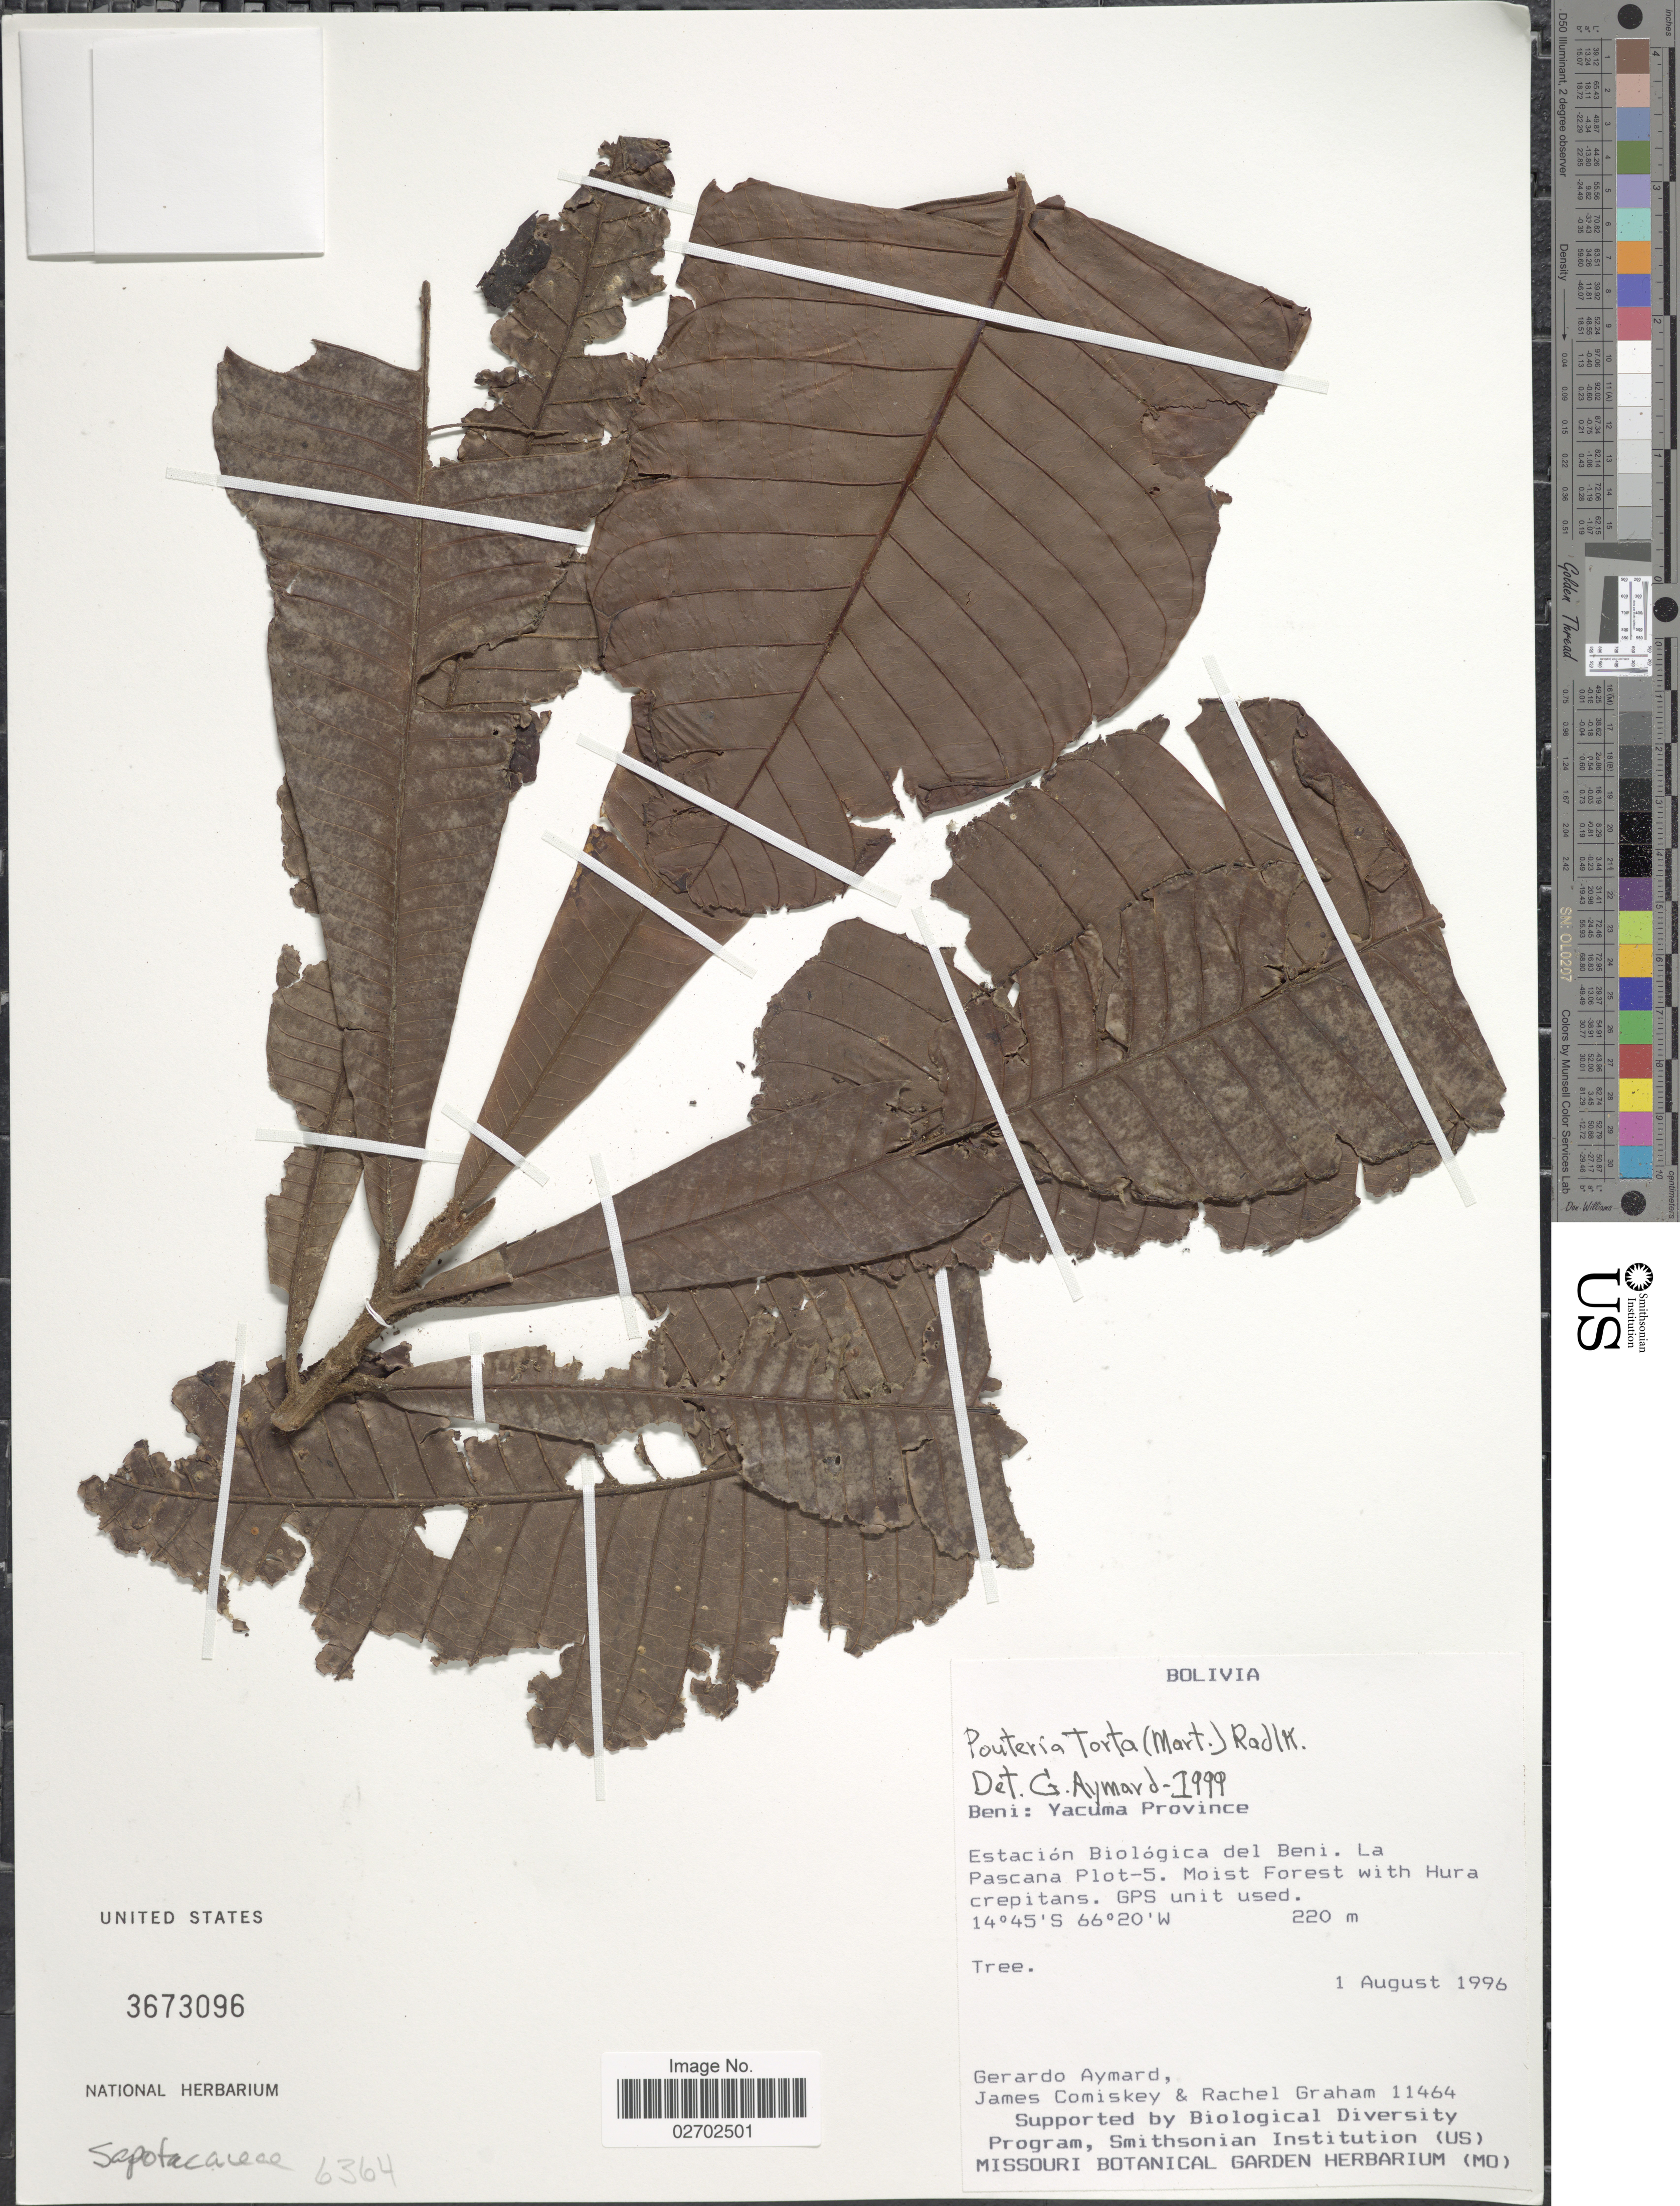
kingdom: Plantae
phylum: Tracheophyta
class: Magnoliopsida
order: Ericales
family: Sapotaceae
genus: Pouteria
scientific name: Pouteria torta subsp. torta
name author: Radlk.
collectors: G. A. Aymard, J. A. Comiskey & R. Graham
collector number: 11464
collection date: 1996-08-01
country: Bolivia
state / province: Beni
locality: Yacuma Province. Estacion Biologica del Beni. La Pascana Plot-5.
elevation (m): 220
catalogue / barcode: US 3673096